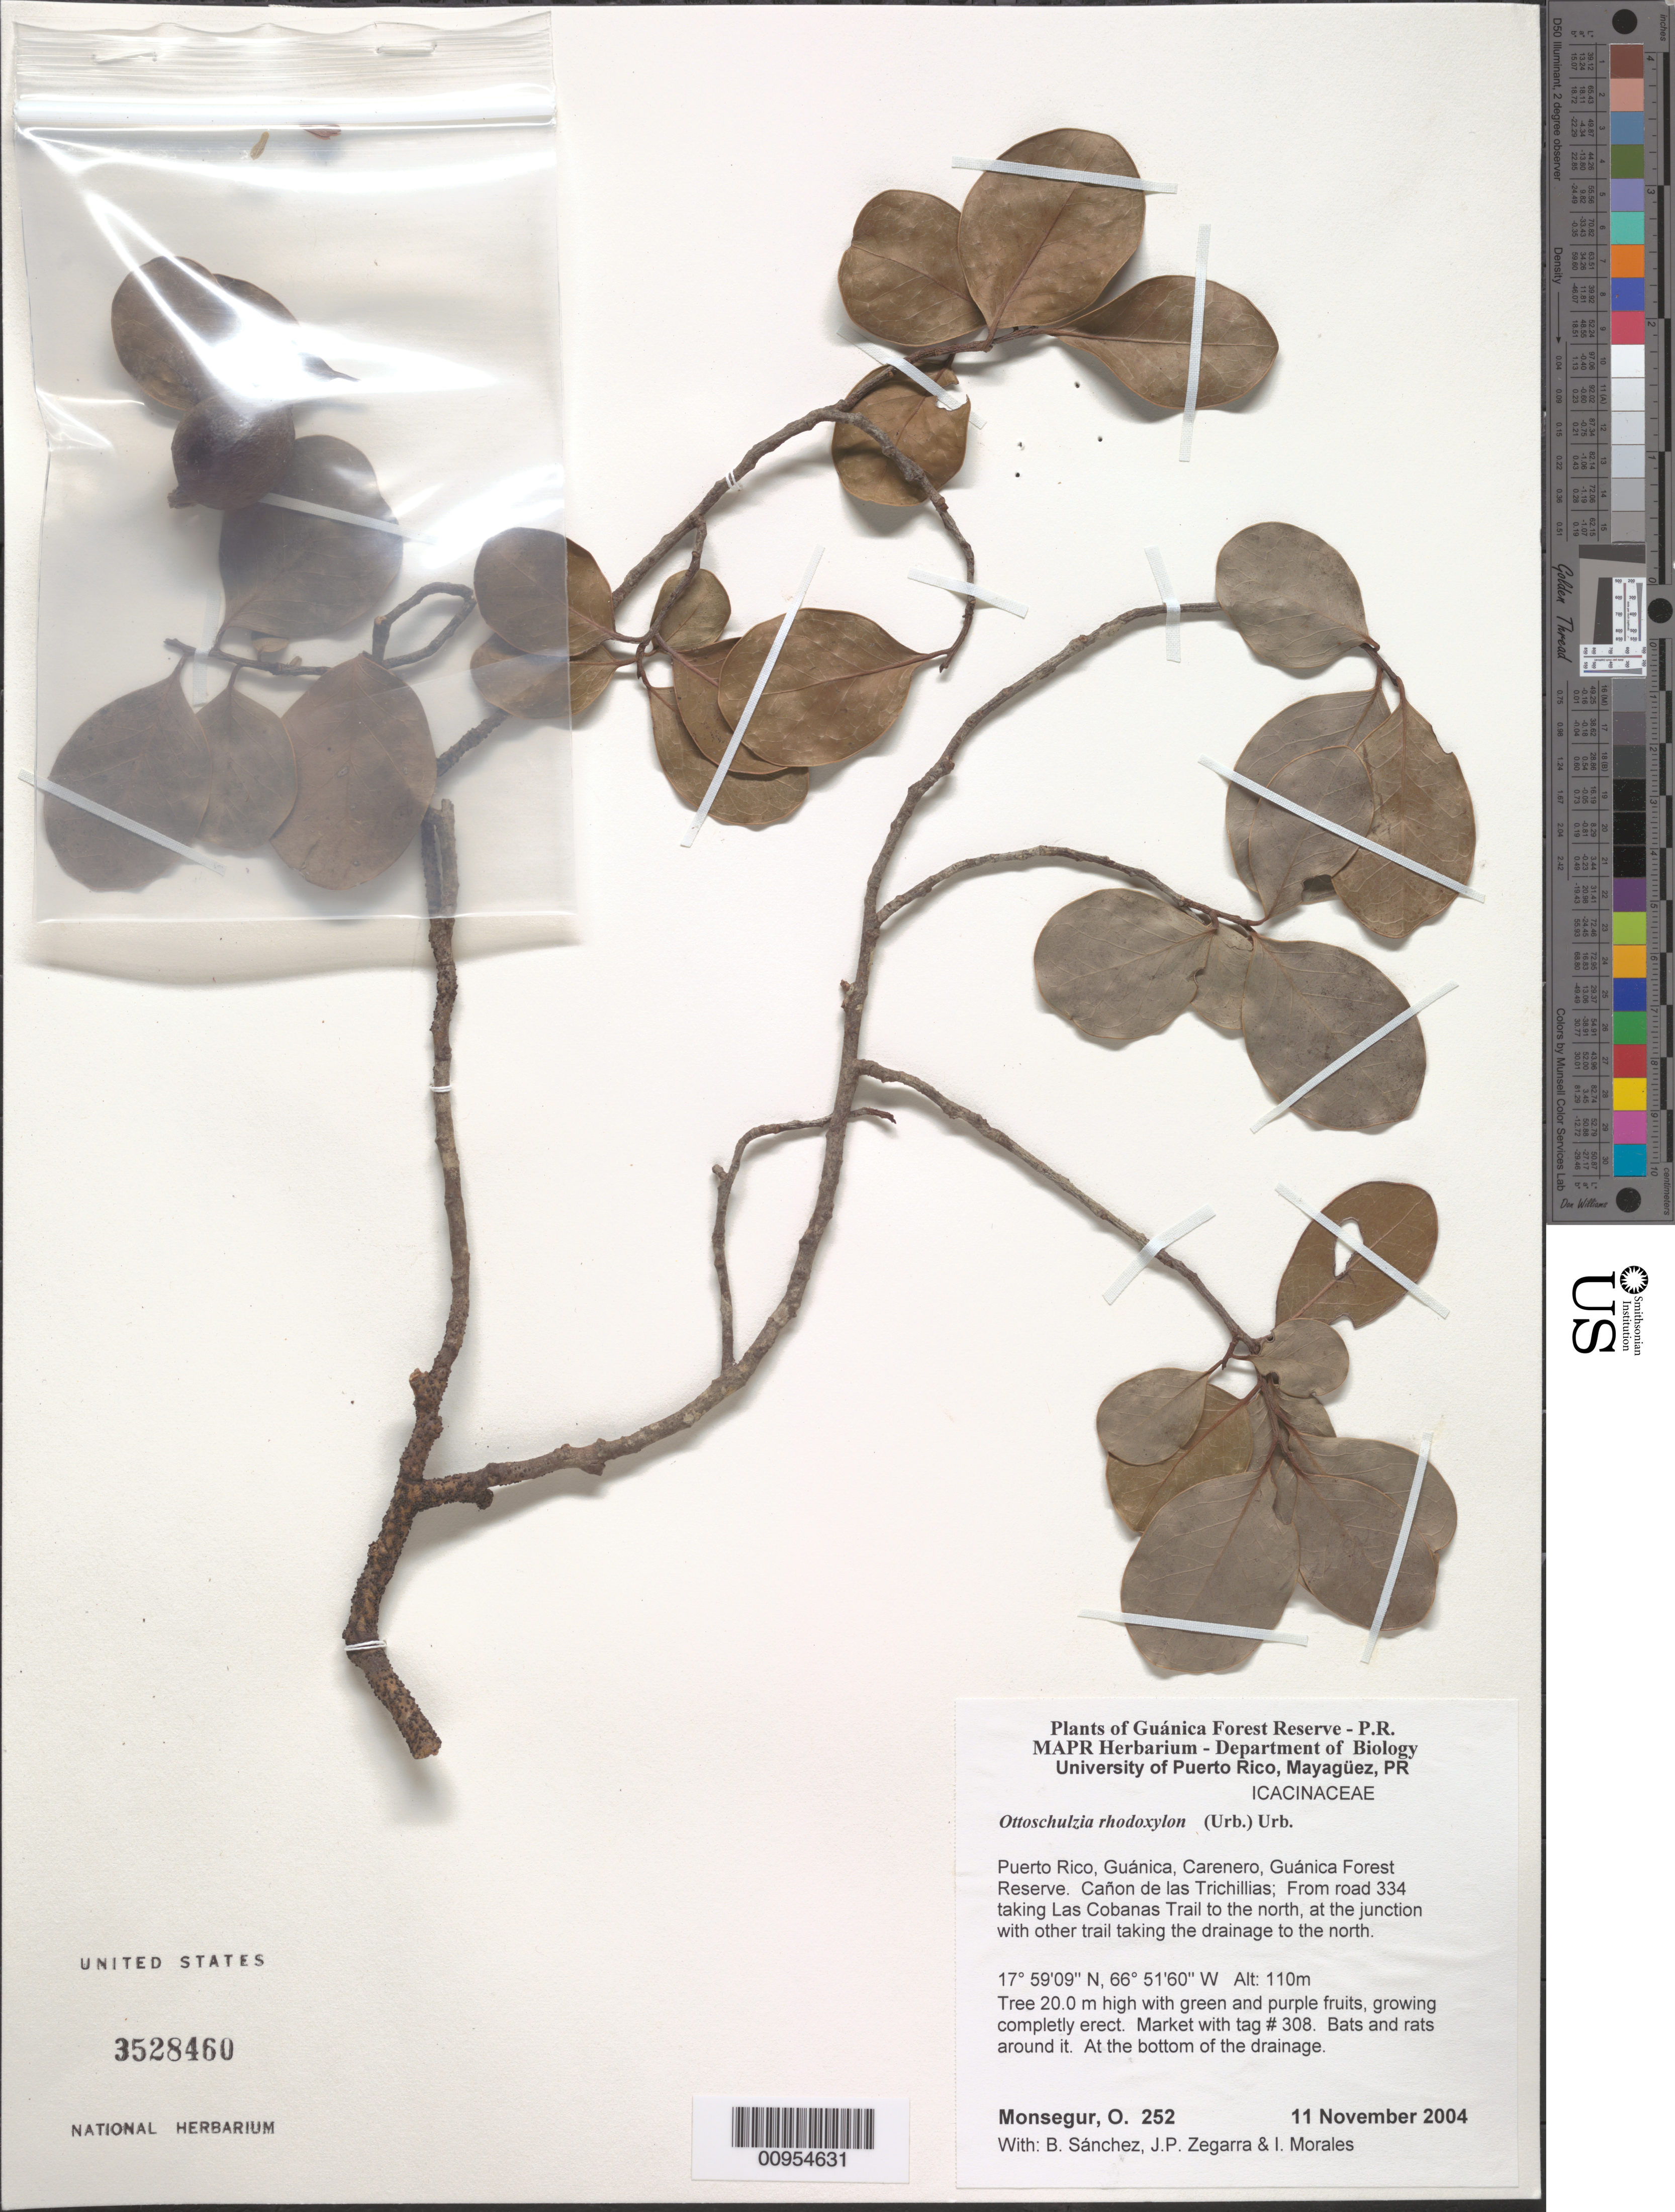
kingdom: Plantae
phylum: Tracheophyta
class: Magnoliopsida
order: Metteniusales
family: Metteniusaceae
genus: Ottoschulzia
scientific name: Ottoschulzia rhodoxylon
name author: (Urb.) Urb.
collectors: O. Monsegur, I. Morales, B. Sánchez & J. Zegarra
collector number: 252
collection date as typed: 11 Nov 2004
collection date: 2004-11-11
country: Puerto Rico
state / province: Guánica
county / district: Carenero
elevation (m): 110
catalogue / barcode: US 3528460